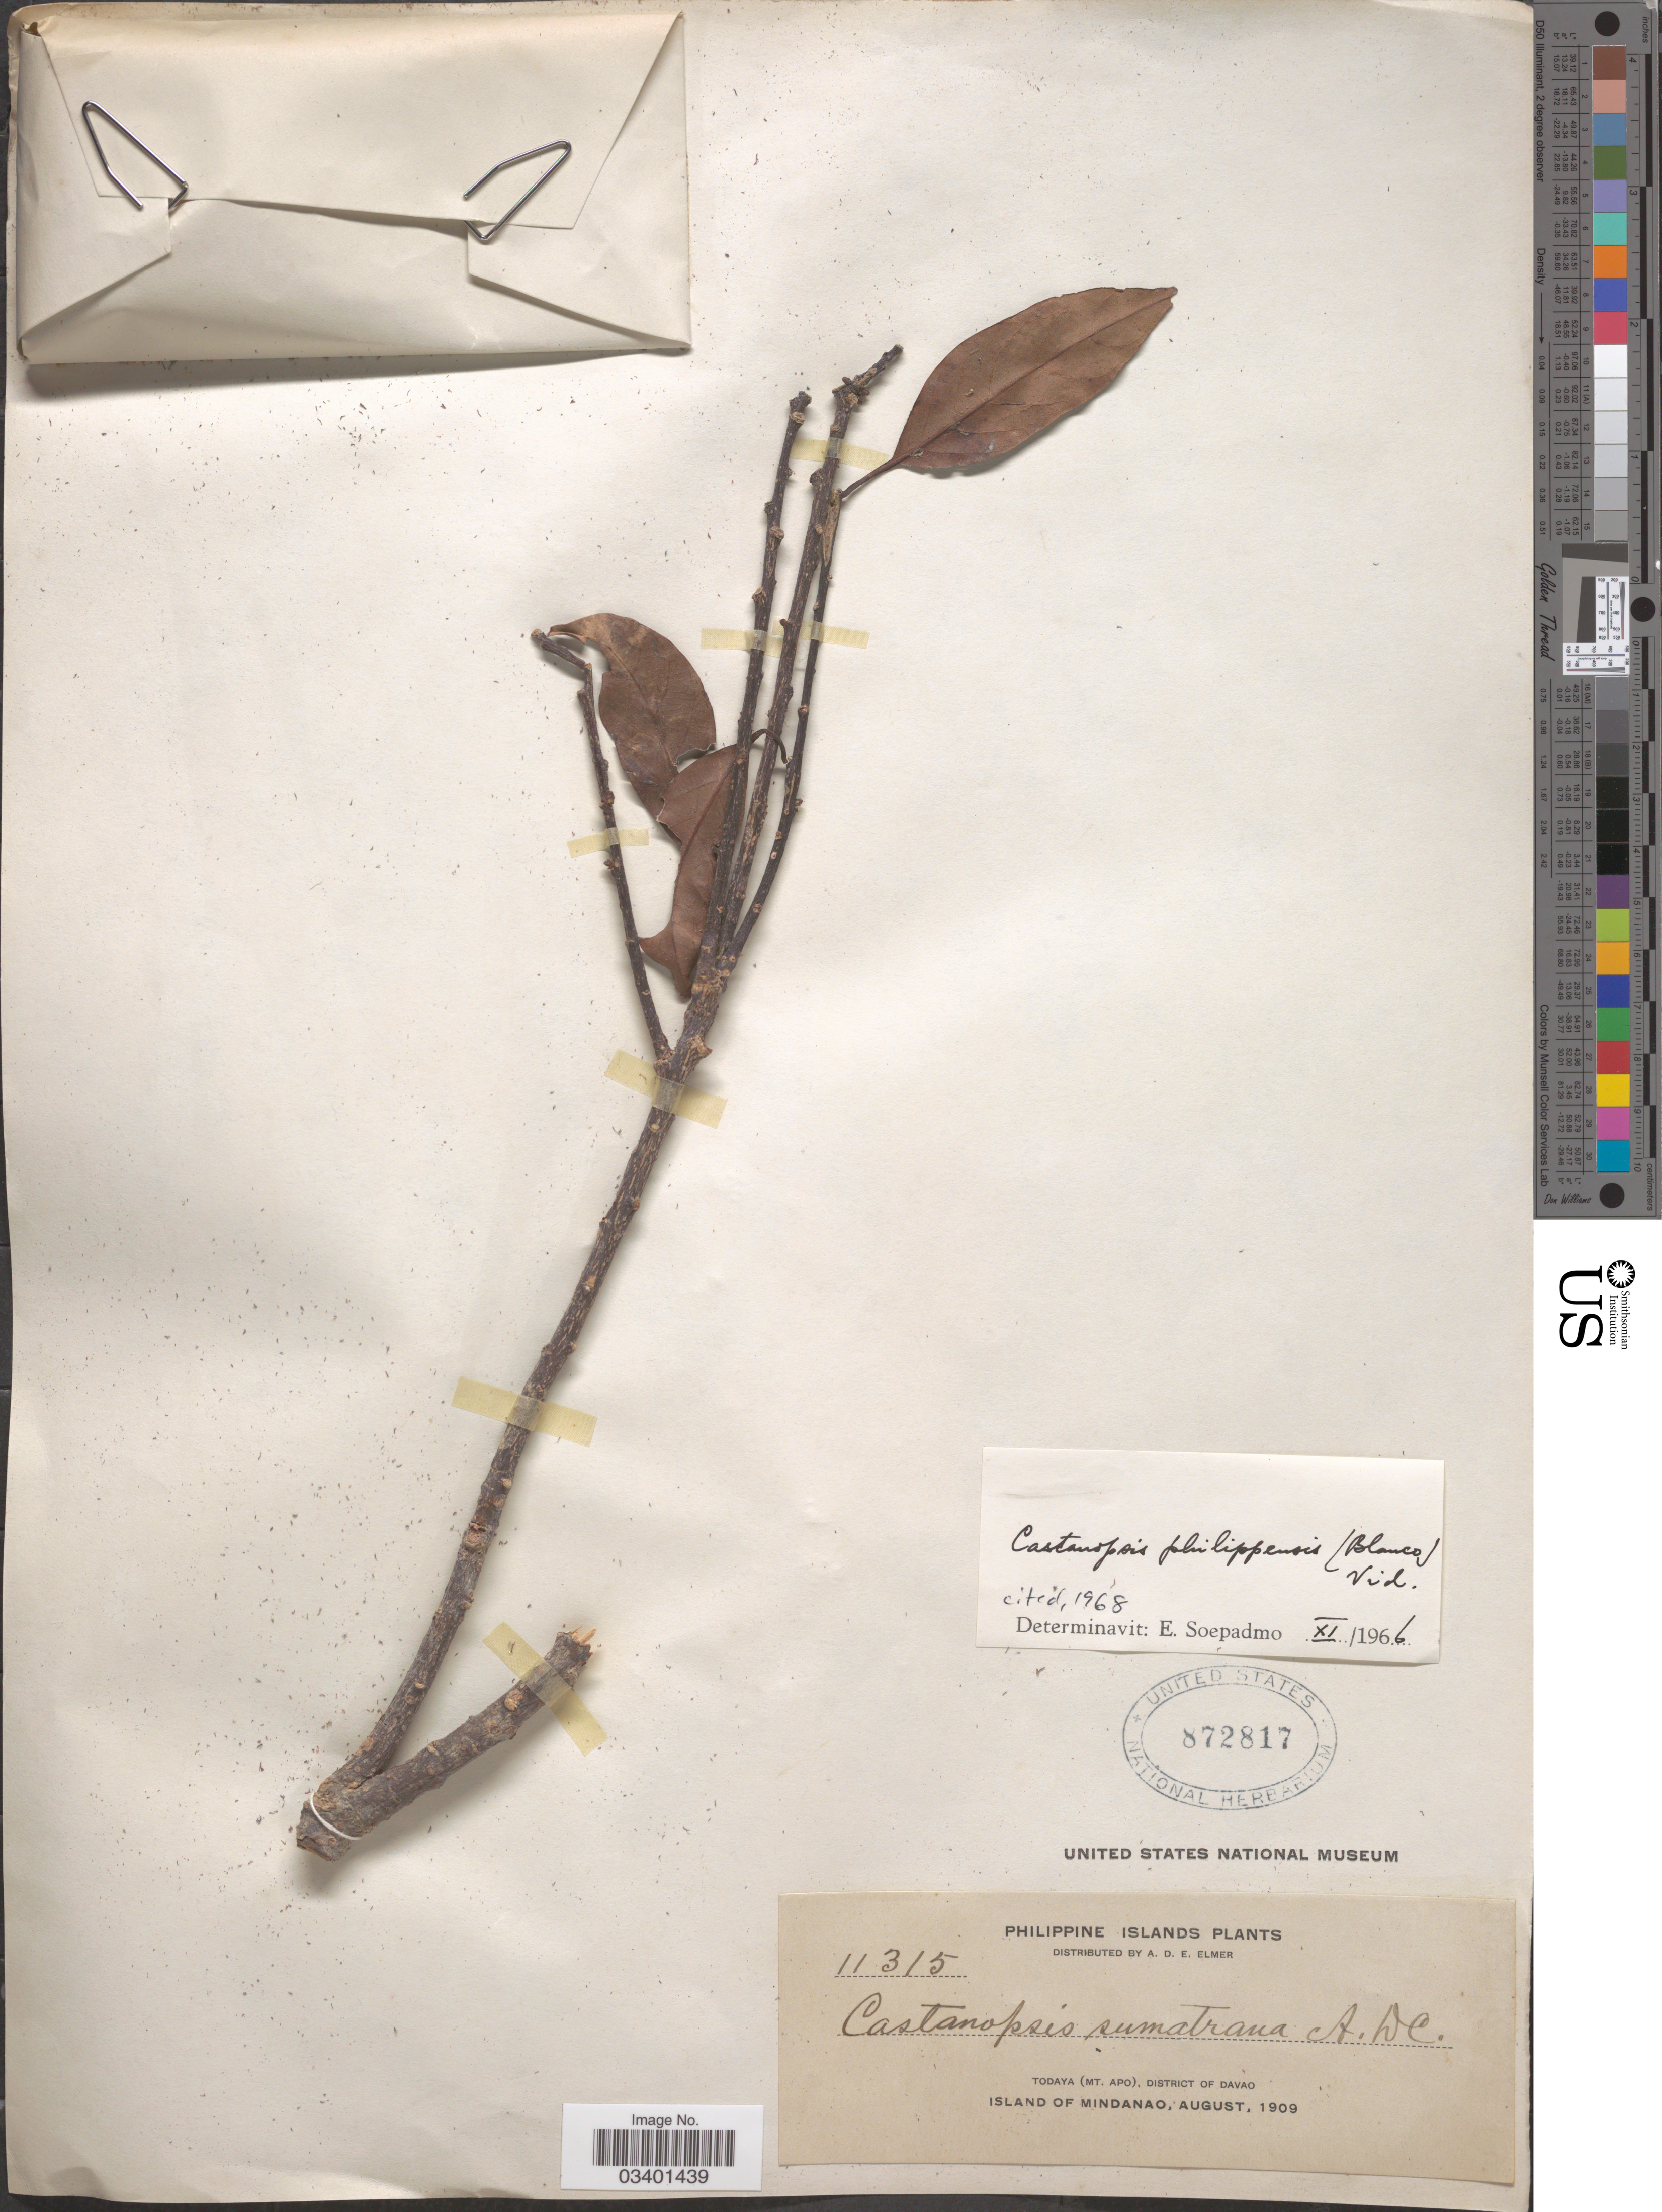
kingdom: Plantae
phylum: Tracheophyta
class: Magnoliopsida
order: Fagales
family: Fagaceae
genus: Castanopsis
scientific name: Castanopsis philipensis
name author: (Blanco) Vidal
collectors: A. D. E. Elmer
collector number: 11315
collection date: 1909-08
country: Philippines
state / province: Davao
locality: Todaya (Mt. Apo), District of Davao. Island of Mindanao.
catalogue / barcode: US 872817